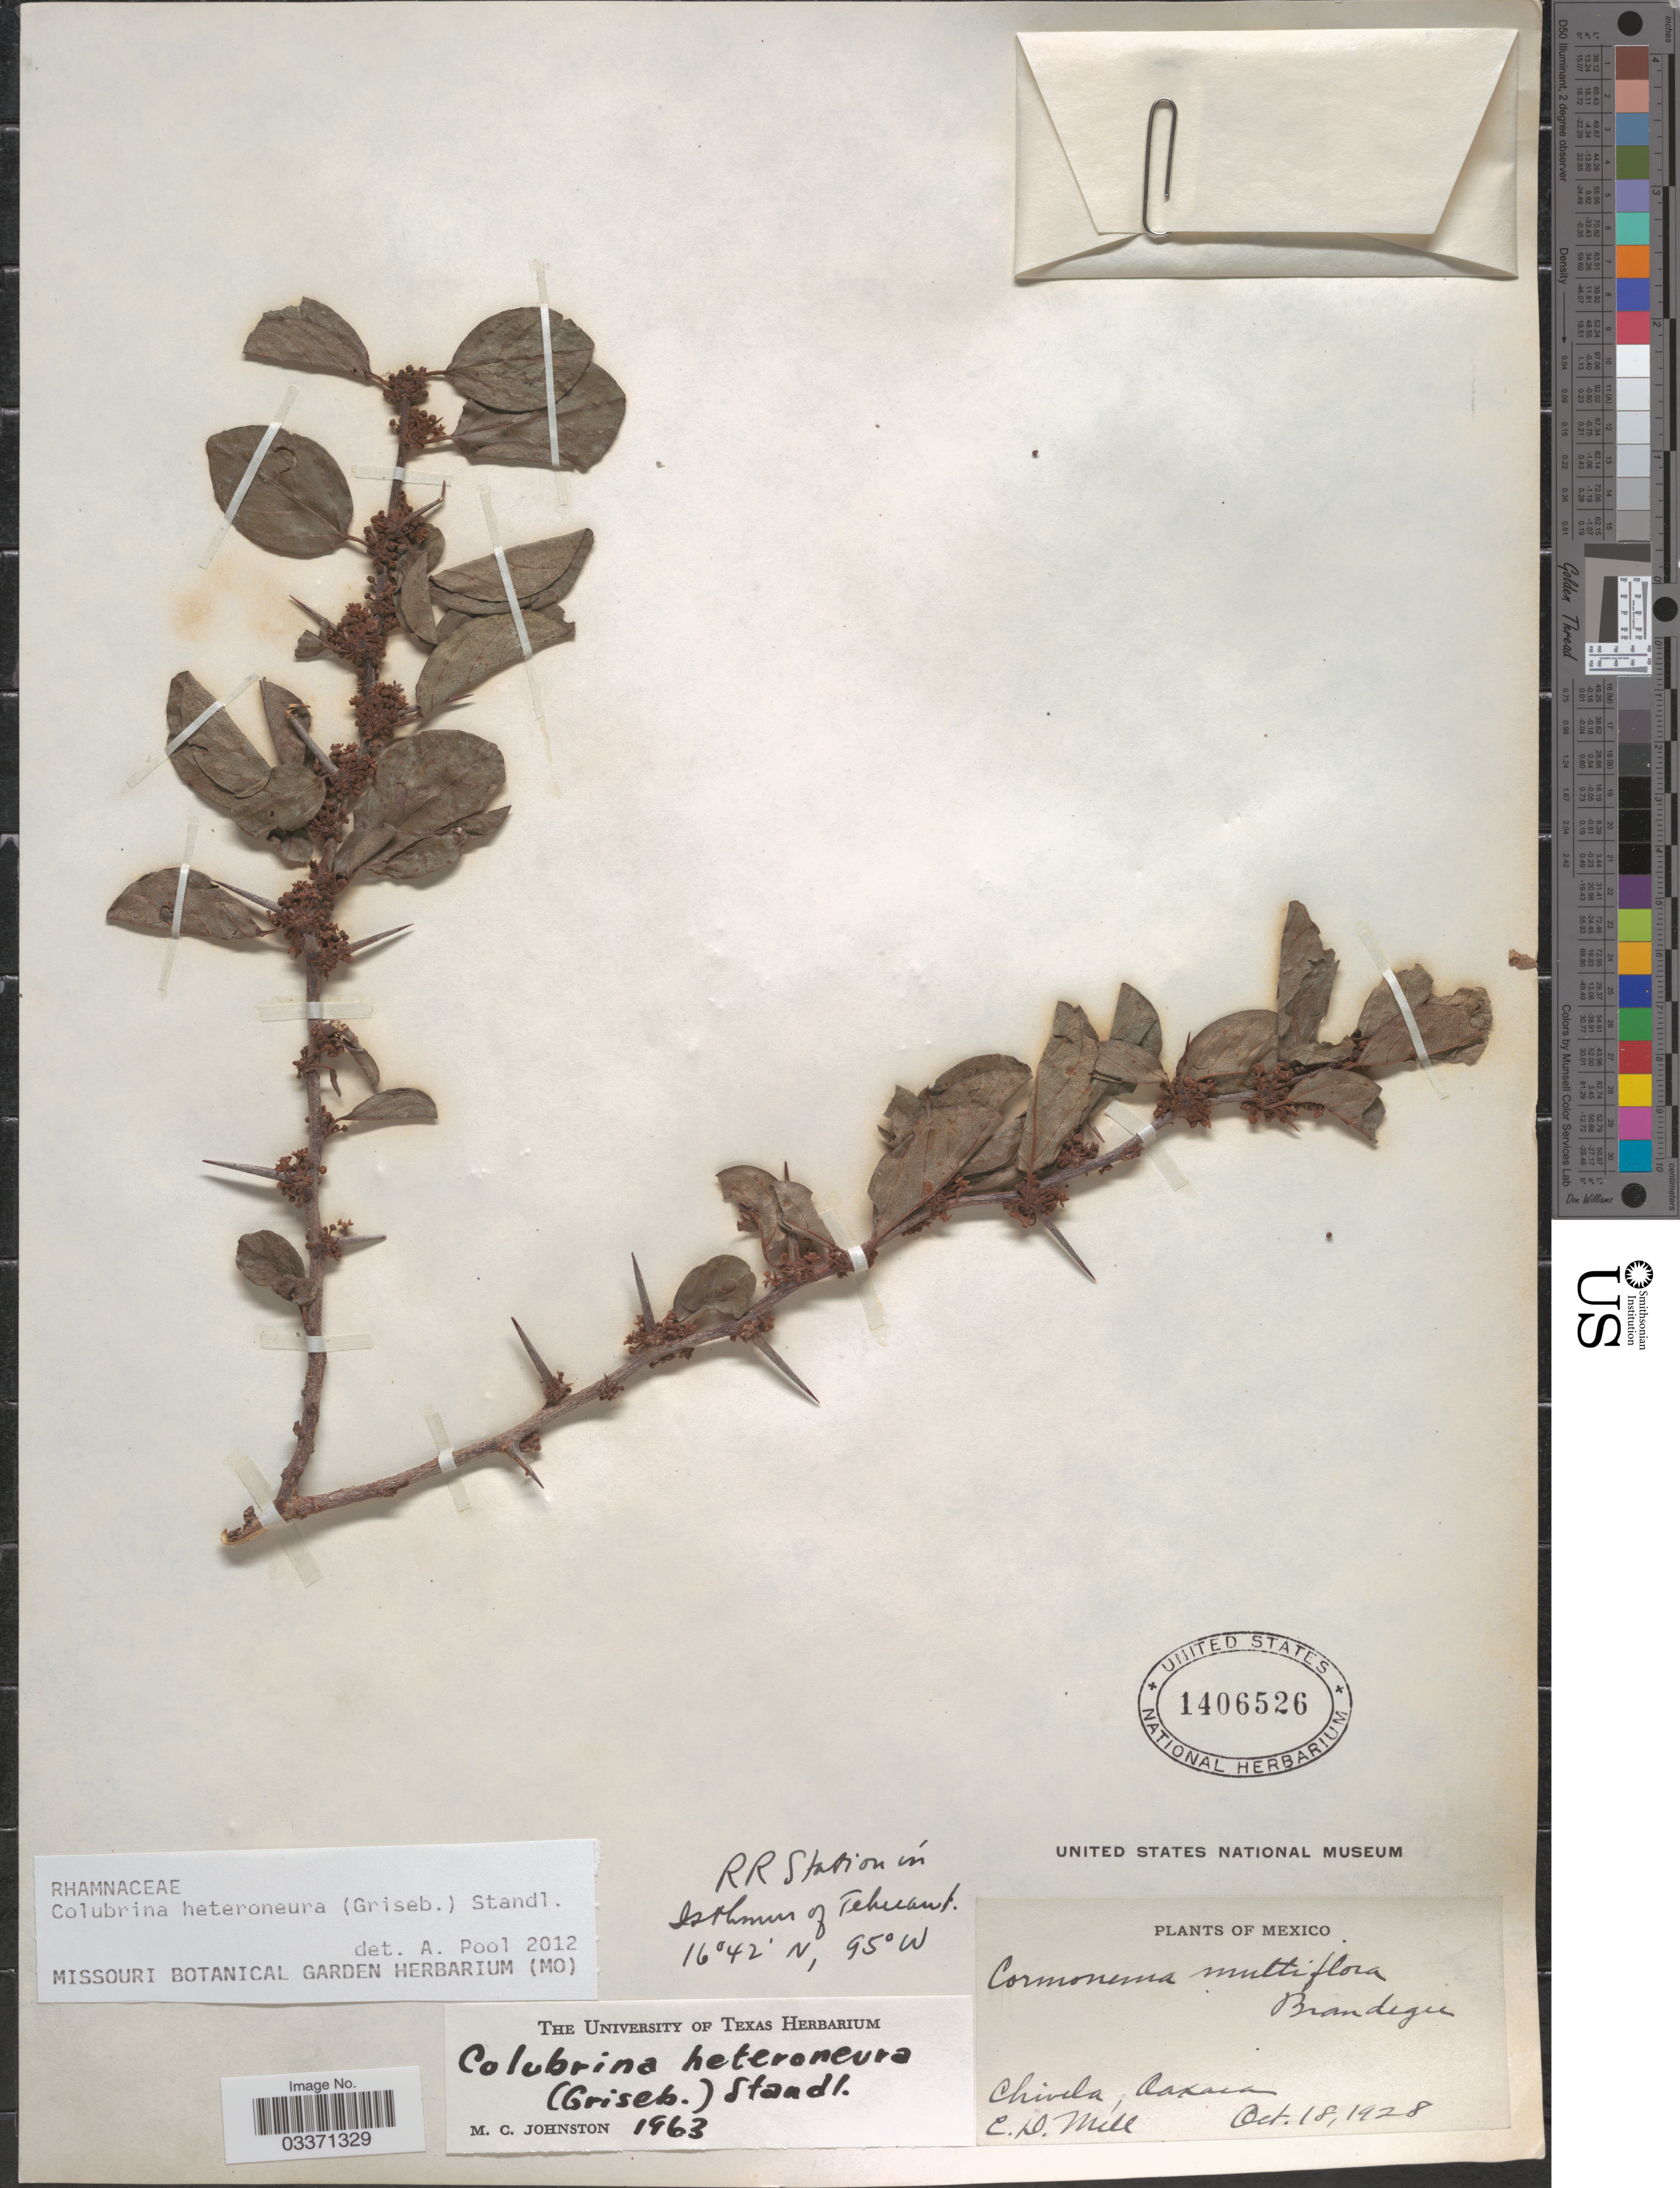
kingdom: Plantae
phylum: Tracheophyta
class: Magnoliopsida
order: Rosales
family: Rhamnaceae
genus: Colubrina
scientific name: Colubrina heteroneura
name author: (Griseb.) Standl.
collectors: C. D. Mill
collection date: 1928-10-18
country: Mexico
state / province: Oaxaca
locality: Chivela. RR Station in Isthmus of Tehuacan.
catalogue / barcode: US 1406526